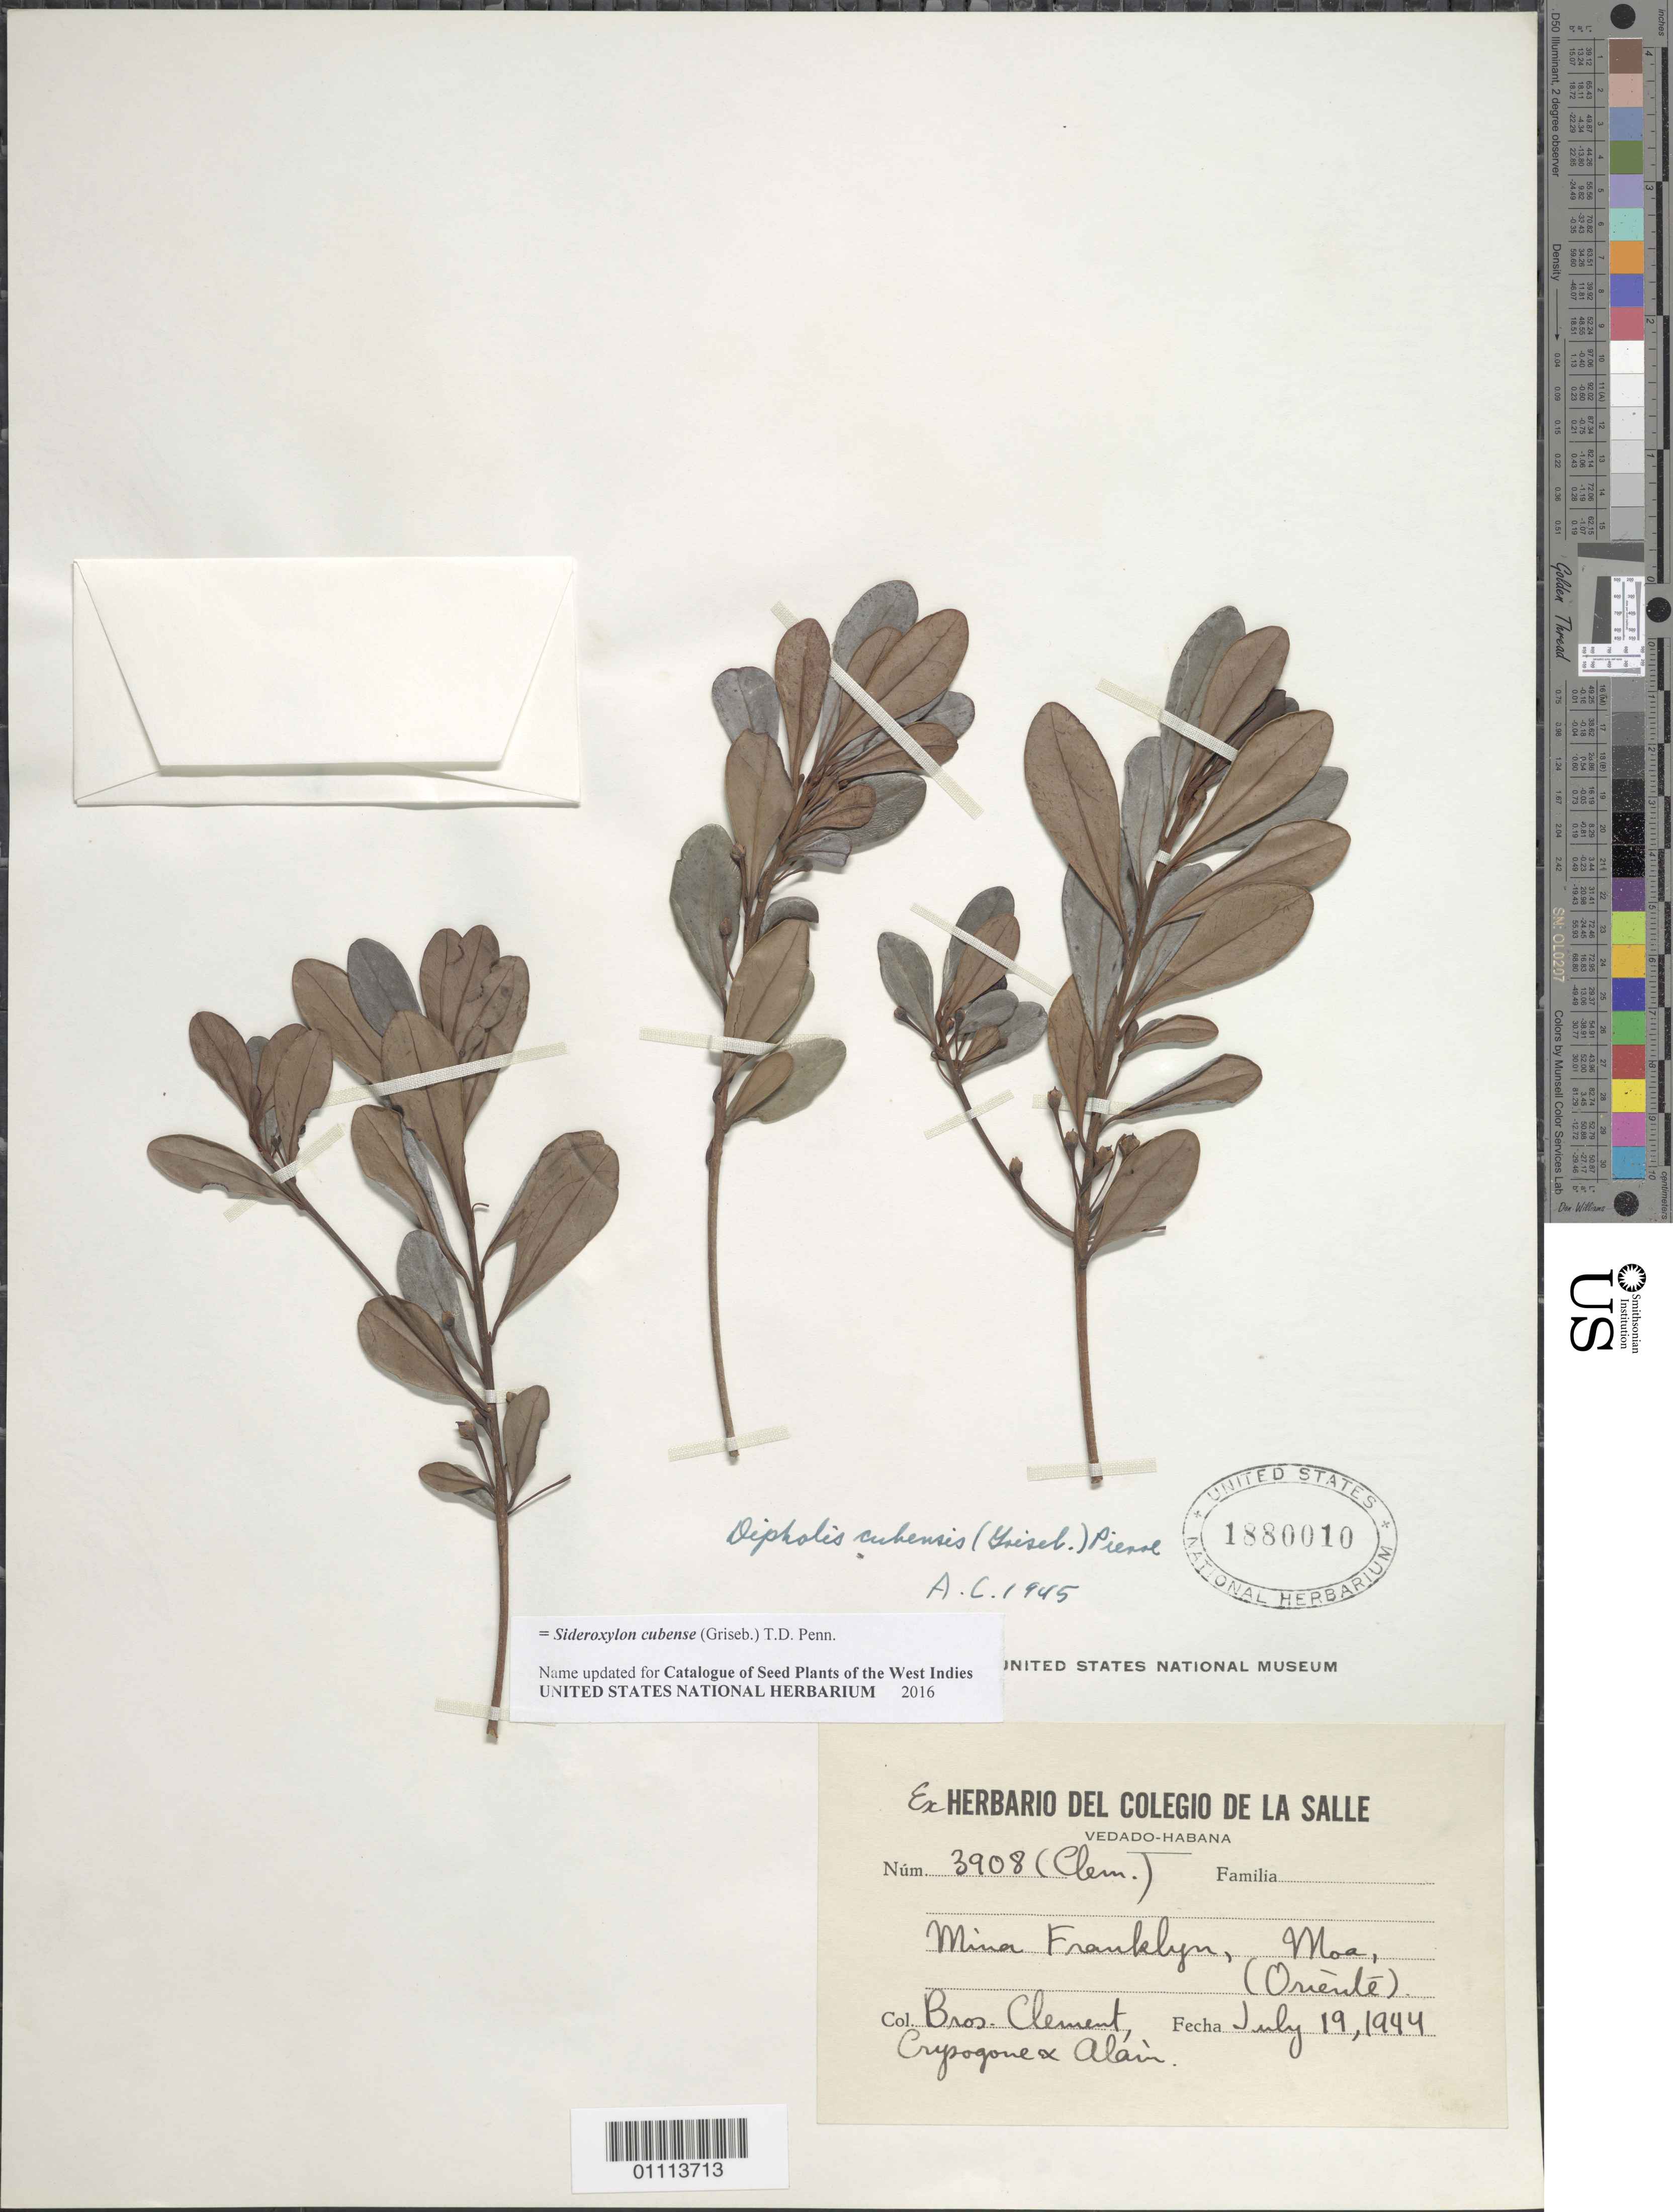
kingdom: Plantae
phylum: Tracheophyta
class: Magnoliopsida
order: Ericales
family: Sapotaceae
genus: Dipholis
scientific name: Dipholis cubensis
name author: (Griseb.) Pierre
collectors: B. Clement, A. H. Liogier & B. Chrysogone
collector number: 3908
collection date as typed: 19 Jul 1944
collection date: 1944-07-19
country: Cuba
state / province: Holguín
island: Cuba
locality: Mina Franklyn, Moa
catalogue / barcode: US 1880010